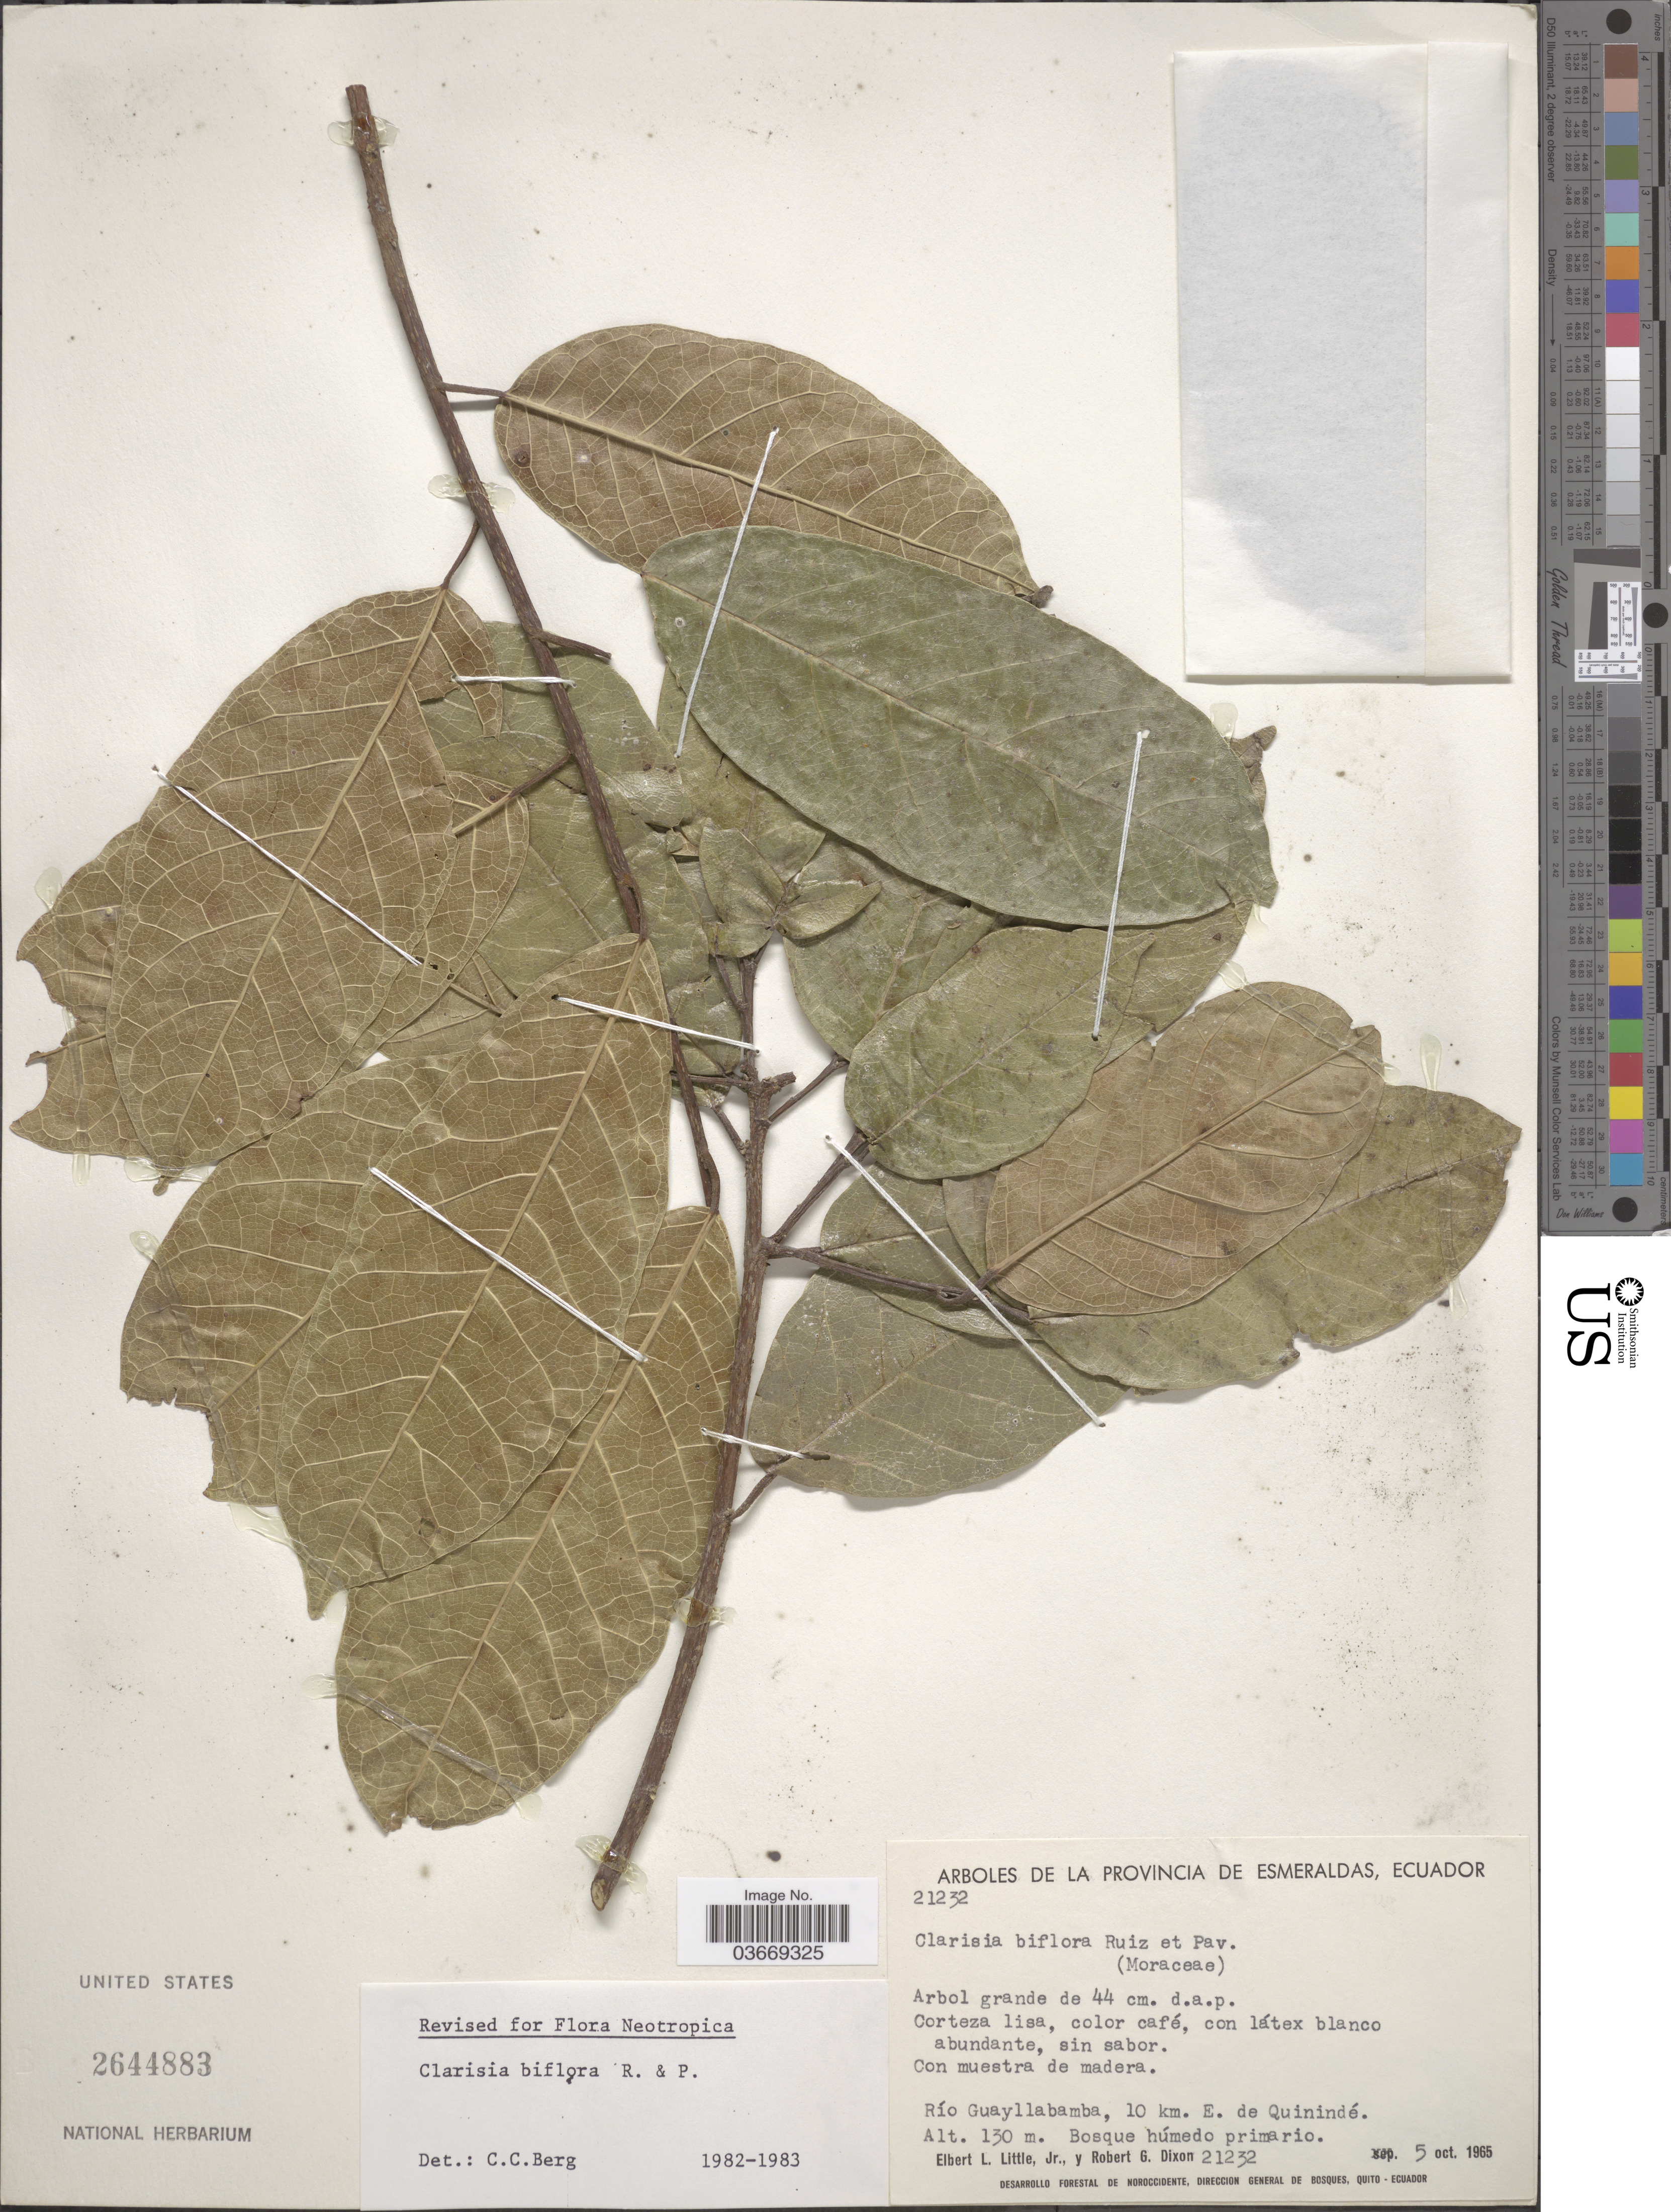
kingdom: Plantae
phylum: Tracheophyta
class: Magnoliopsida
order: Rosales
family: Moraceae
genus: Clarisia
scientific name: Clarisia biflora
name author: Ruiz & Pav.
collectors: E. L. Little & R. G. Dixon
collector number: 21232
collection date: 1965-10-05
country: Ecuador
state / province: Esmeraldas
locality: Río Guayllabamba, 10 km. E. de Quinindé.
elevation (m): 130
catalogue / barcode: US 2644883